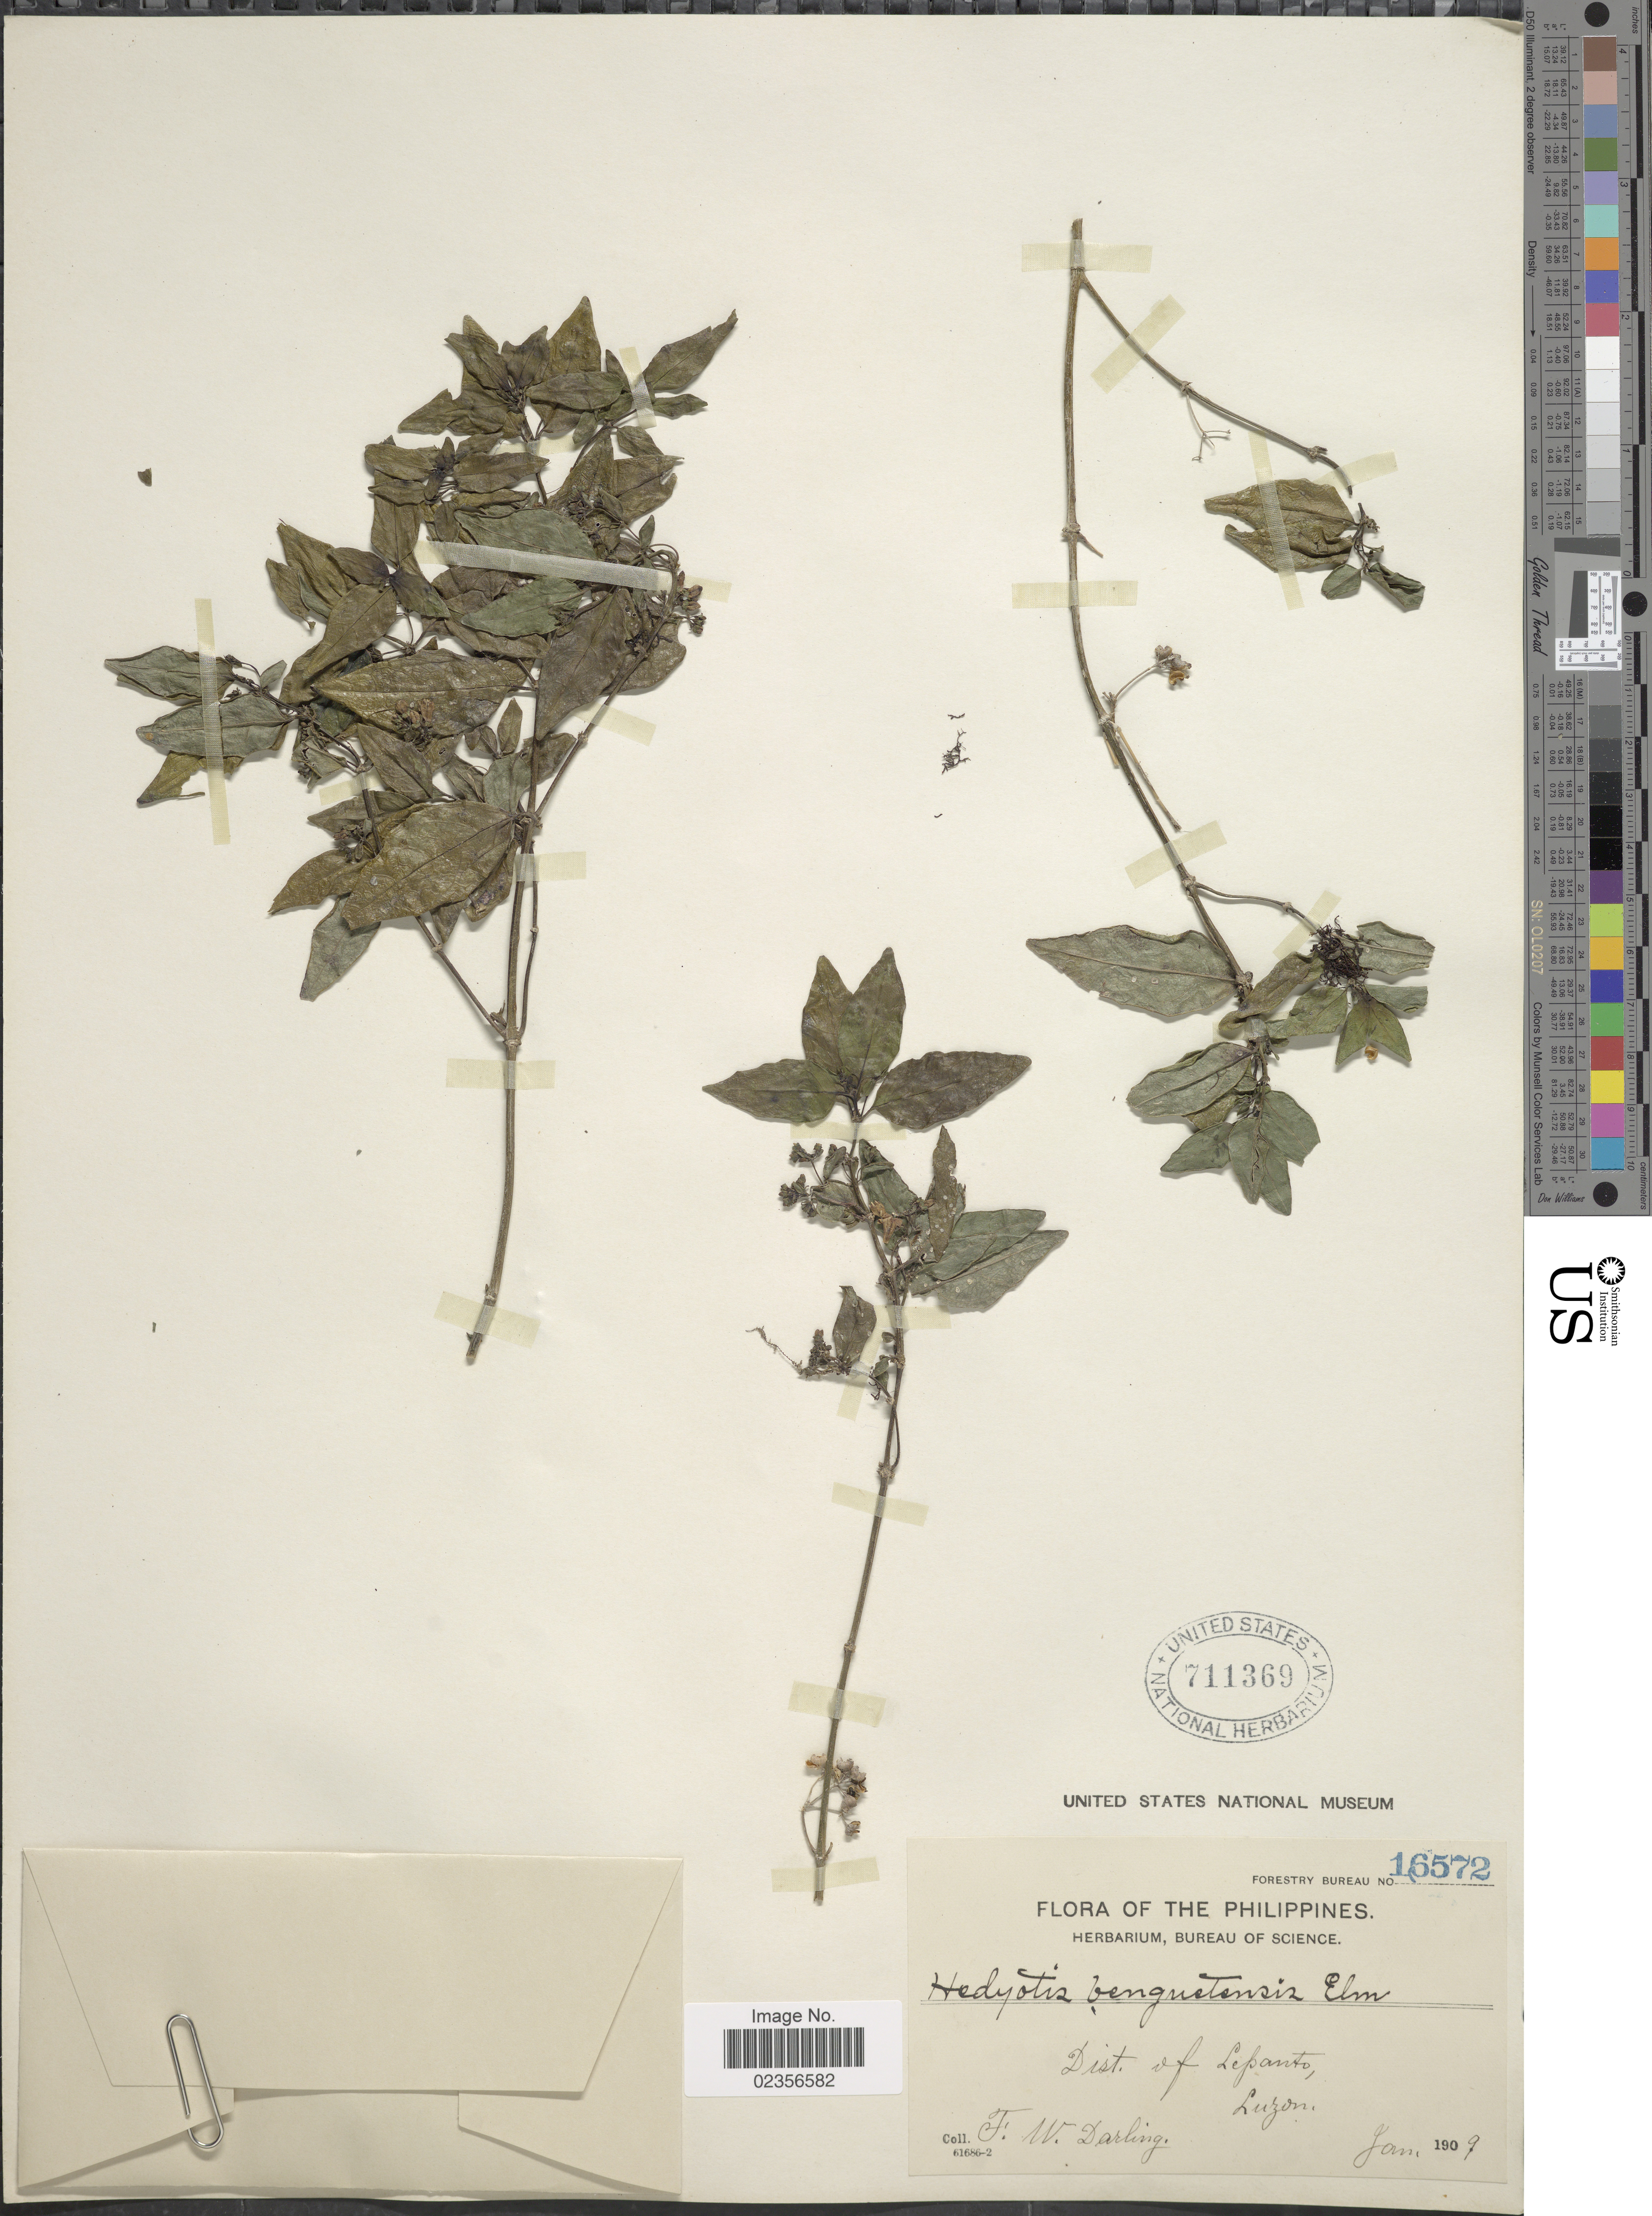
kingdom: Plantae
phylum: Tracheophyta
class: Magnoliopsida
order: Gentianales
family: Rubiaceae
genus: Hedyotis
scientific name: Hedyotis benguetensis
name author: Elmer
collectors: F. Darling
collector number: Forestry Bureau 16572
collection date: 1909-01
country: Philippines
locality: Dist. of Lepanto, Luzon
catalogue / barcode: US 711369